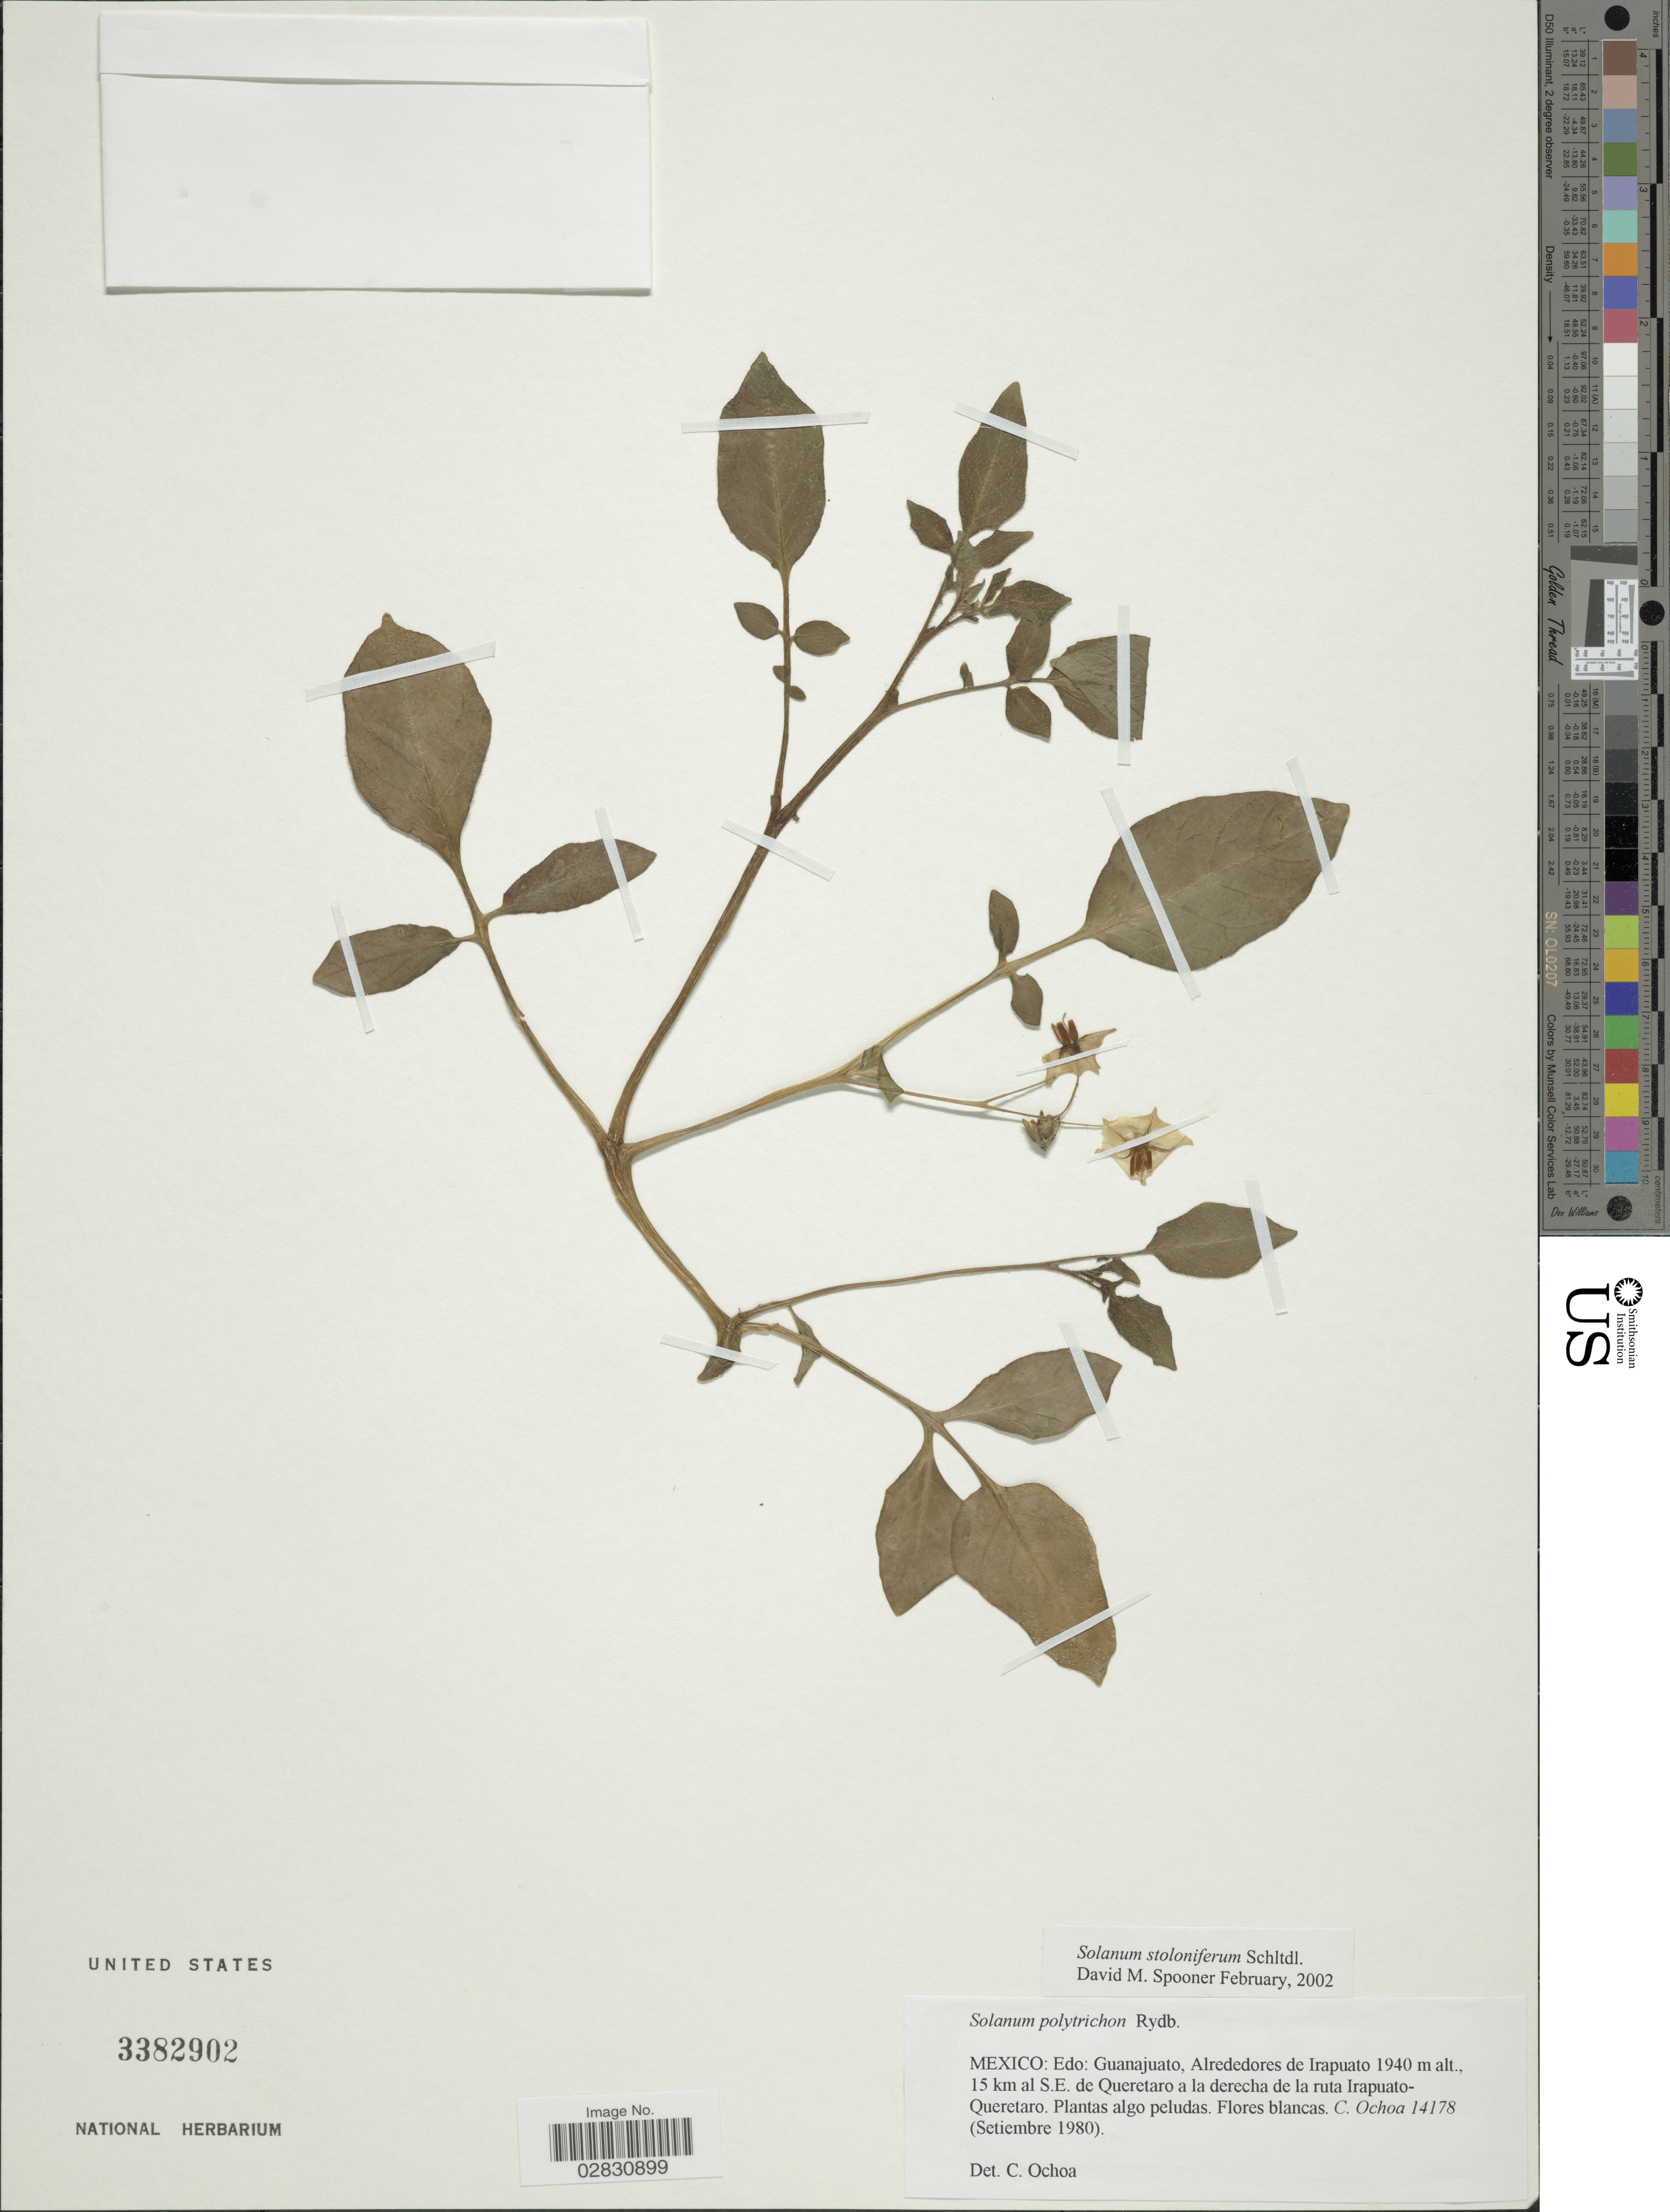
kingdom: Plantae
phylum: Tracheophyta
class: Magnoliopsida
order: Solanales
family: Solanaceae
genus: Solanum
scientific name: Solanum stoloniferum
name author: Schltdl.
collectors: C. Ochoa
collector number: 14178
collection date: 1980-09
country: Mexico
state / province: Guanajuato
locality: Alrededores de Irapuato, 15 km al S.E. de Queretaro a la derecha de la ruta Irapuato-Queretaro.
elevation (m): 1940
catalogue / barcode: US 3382902